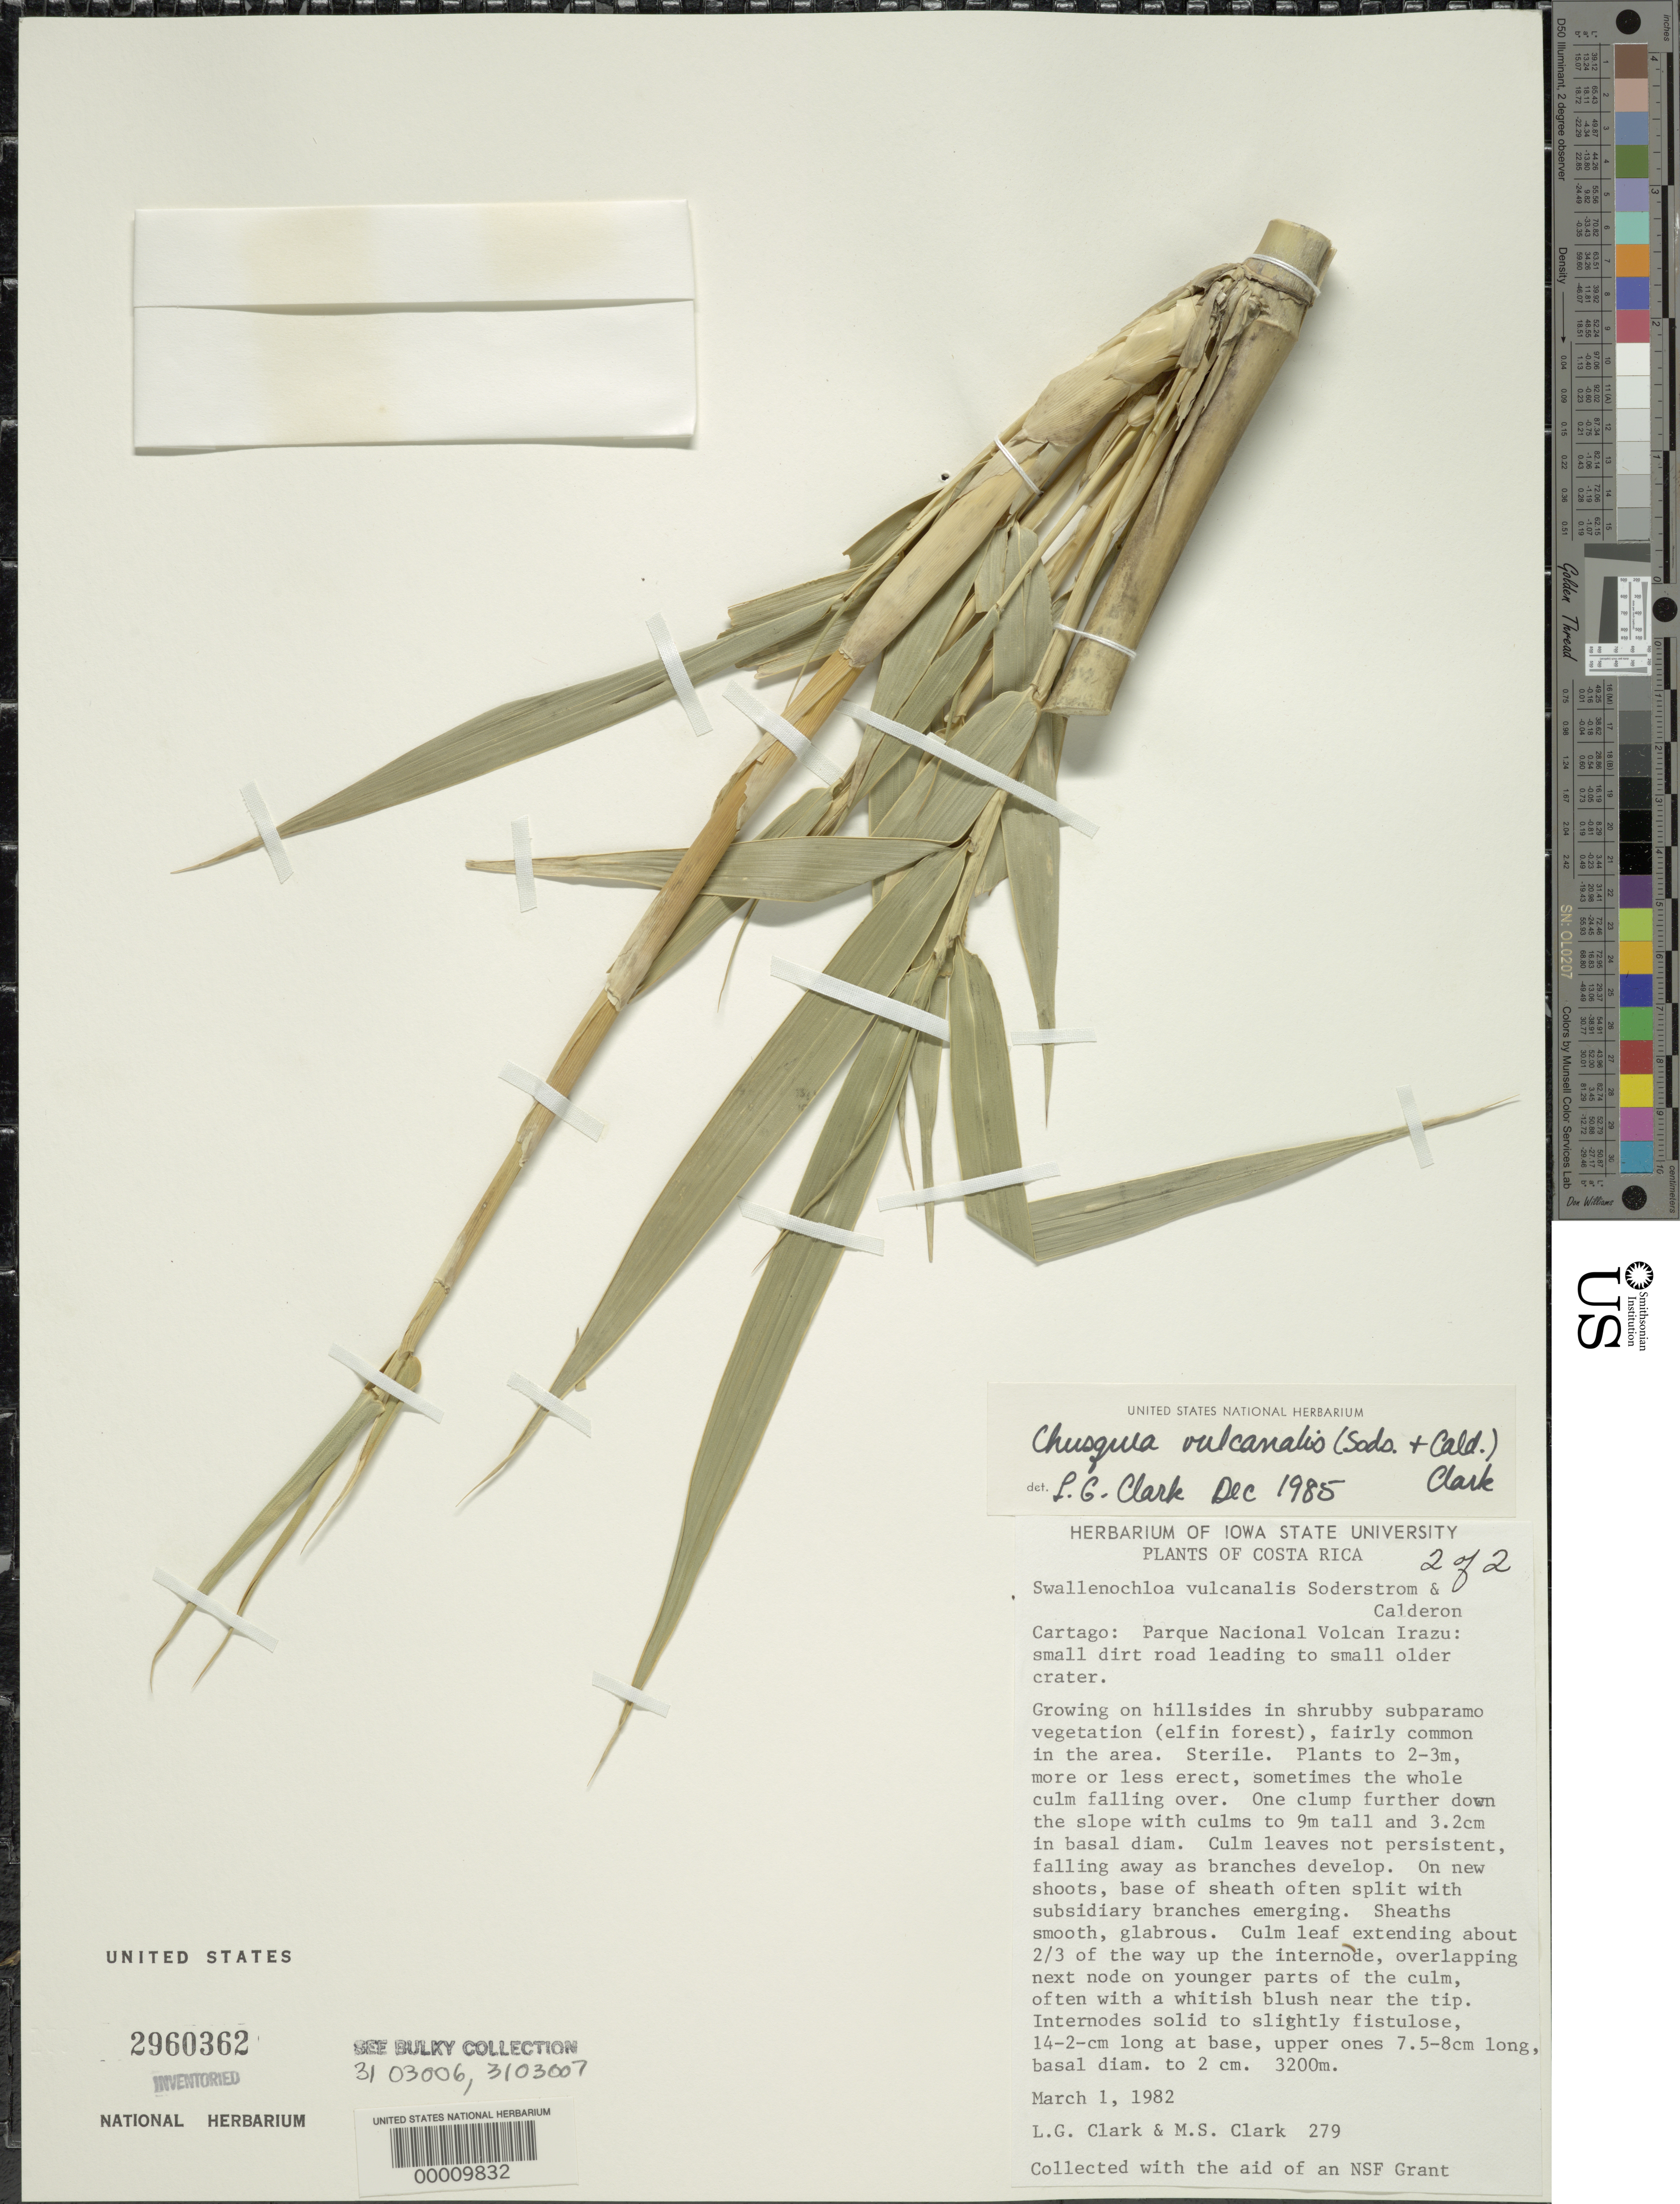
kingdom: Plantae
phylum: Tracheophyta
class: Liliopsida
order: Poales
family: Poaceae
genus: Chusquea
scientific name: Chusquea vulcanalis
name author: (Soderstr. & C. E. Calderón) L.G. Clark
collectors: L. G. Clark & M. S. Clark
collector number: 279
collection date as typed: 01 Mar 1982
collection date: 1982-03-01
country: Costa Rica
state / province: Cartago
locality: Parque Nacional Volcan Irazu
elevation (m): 3200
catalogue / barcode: US 2960362